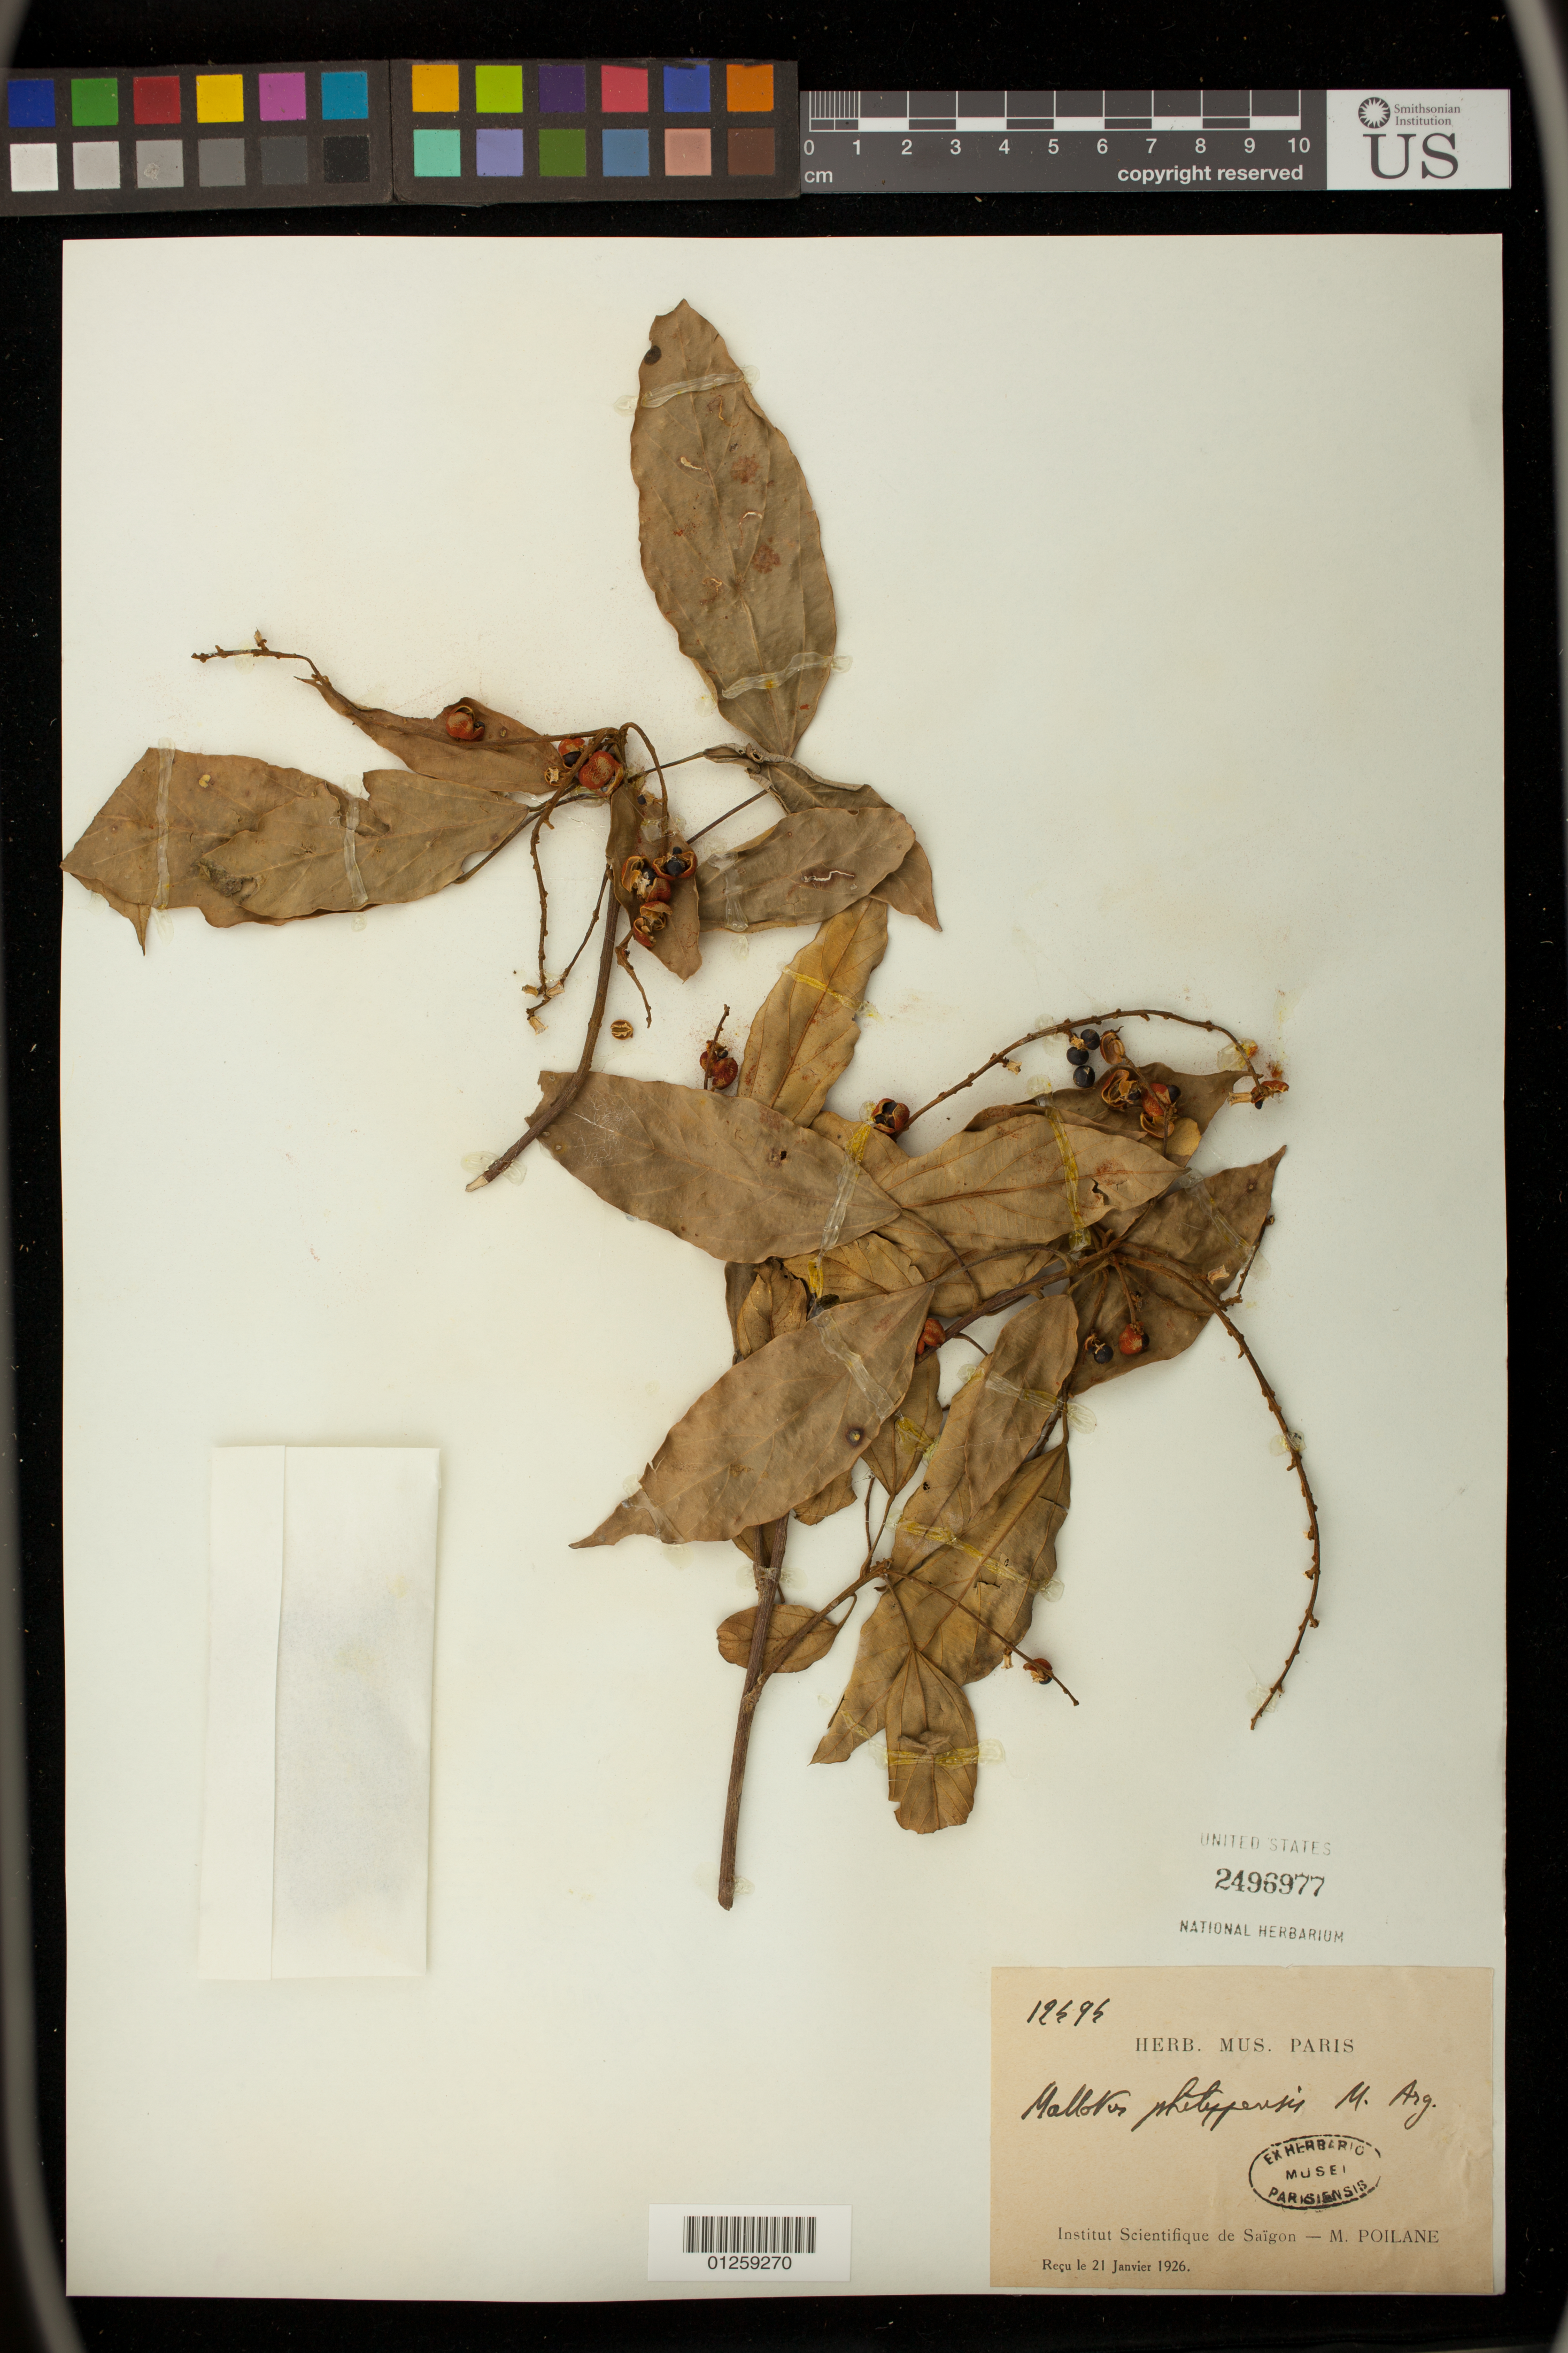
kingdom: Plantae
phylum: Tracheophyta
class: Magnoliopsida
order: Malpighiales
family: Euphorbiaceae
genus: Mallotus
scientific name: Mallotus philippensis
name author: (Lam.) Müll. Arg.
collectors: M. Poilane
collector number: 19696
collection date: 1926-01-21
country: Vietnam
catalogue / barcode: US 2496977